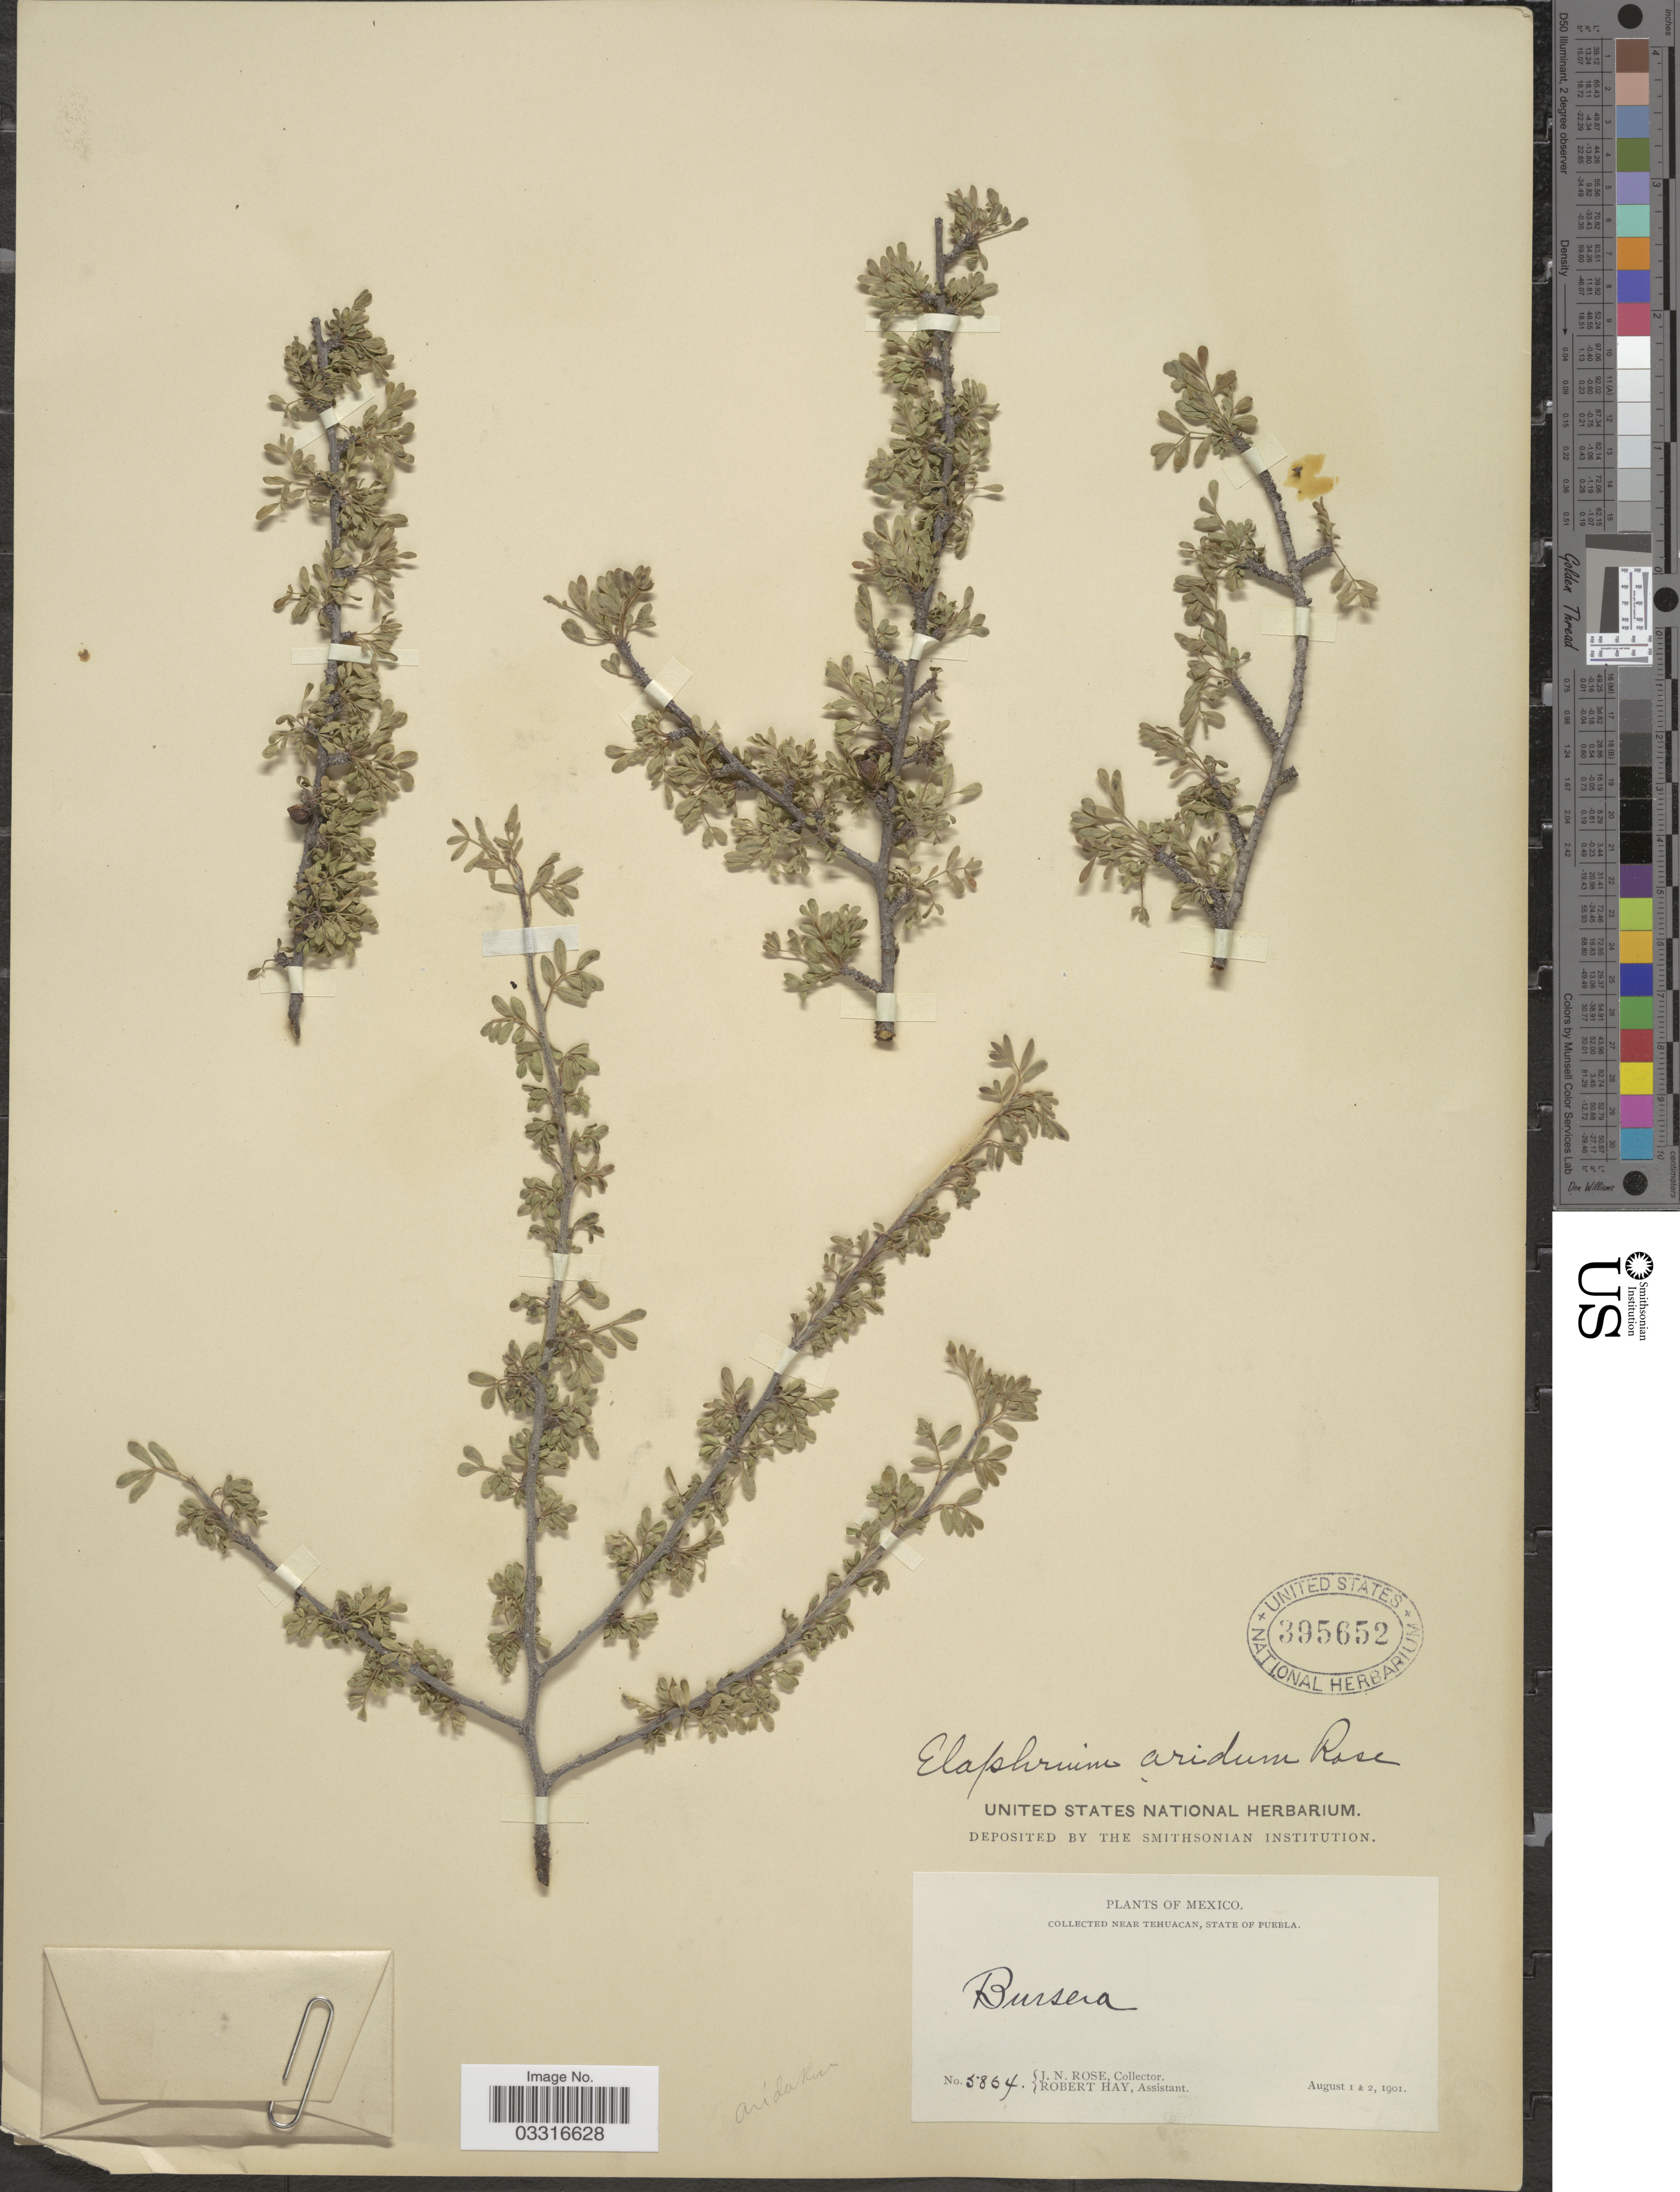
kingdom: Plantae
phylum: Tracheophyta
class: Magnoliopsida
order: Sapindales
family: Burseraceae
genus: Bursera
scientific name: Bursera arida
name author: (Rose) Standl.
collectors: J. N. Rose & R. H. Hay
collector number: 5864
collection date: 1901-08-01/1901-08-02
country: Mexico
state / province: Puebla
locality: Near Tehuacan.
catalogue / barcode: US 395652